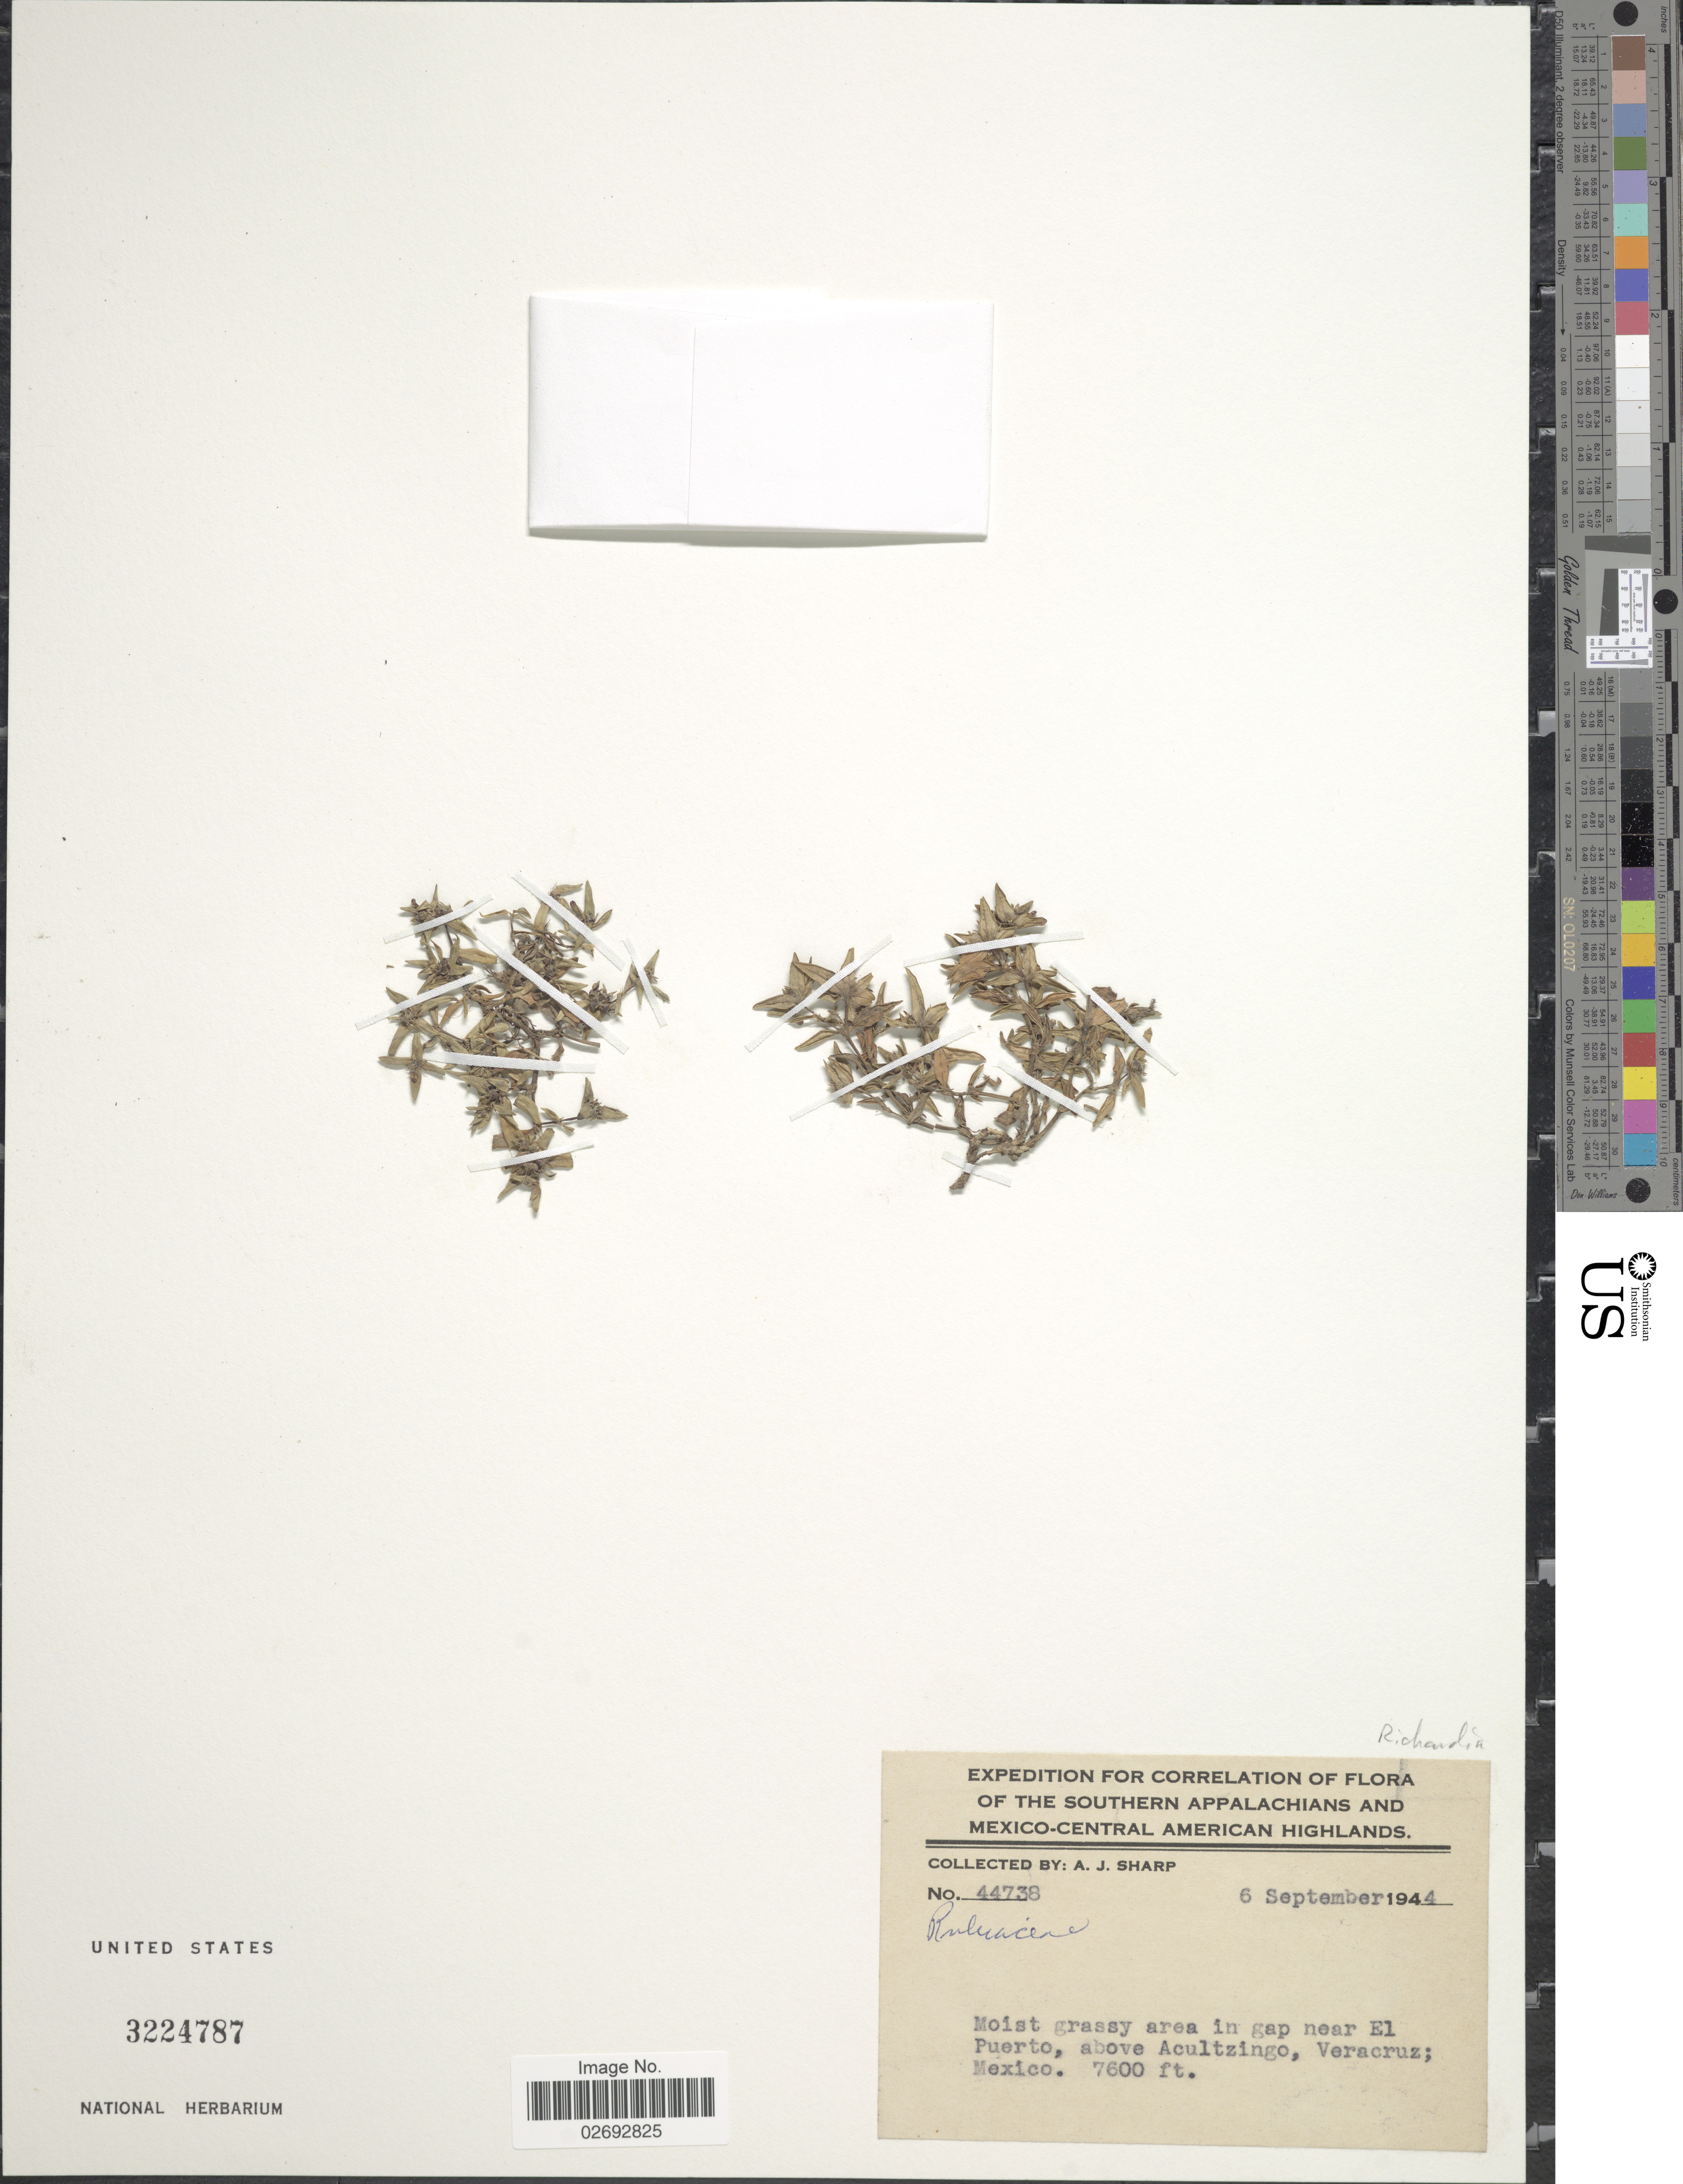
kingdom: Plantae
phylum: Tracheophyta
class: Magnoliopsida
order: Gentianales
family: Rubiaceae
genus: Richardia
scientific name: Richardia sp.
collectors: A. J. Sharp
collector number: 44738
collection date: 1944-09-06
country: Mexico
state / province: Veracruz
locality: Southern Appalachians and Mexico-Central American Highlands. Near El Puerto, above Acultzingo, Veracruz.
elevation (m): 2316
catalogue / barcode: US 3224787